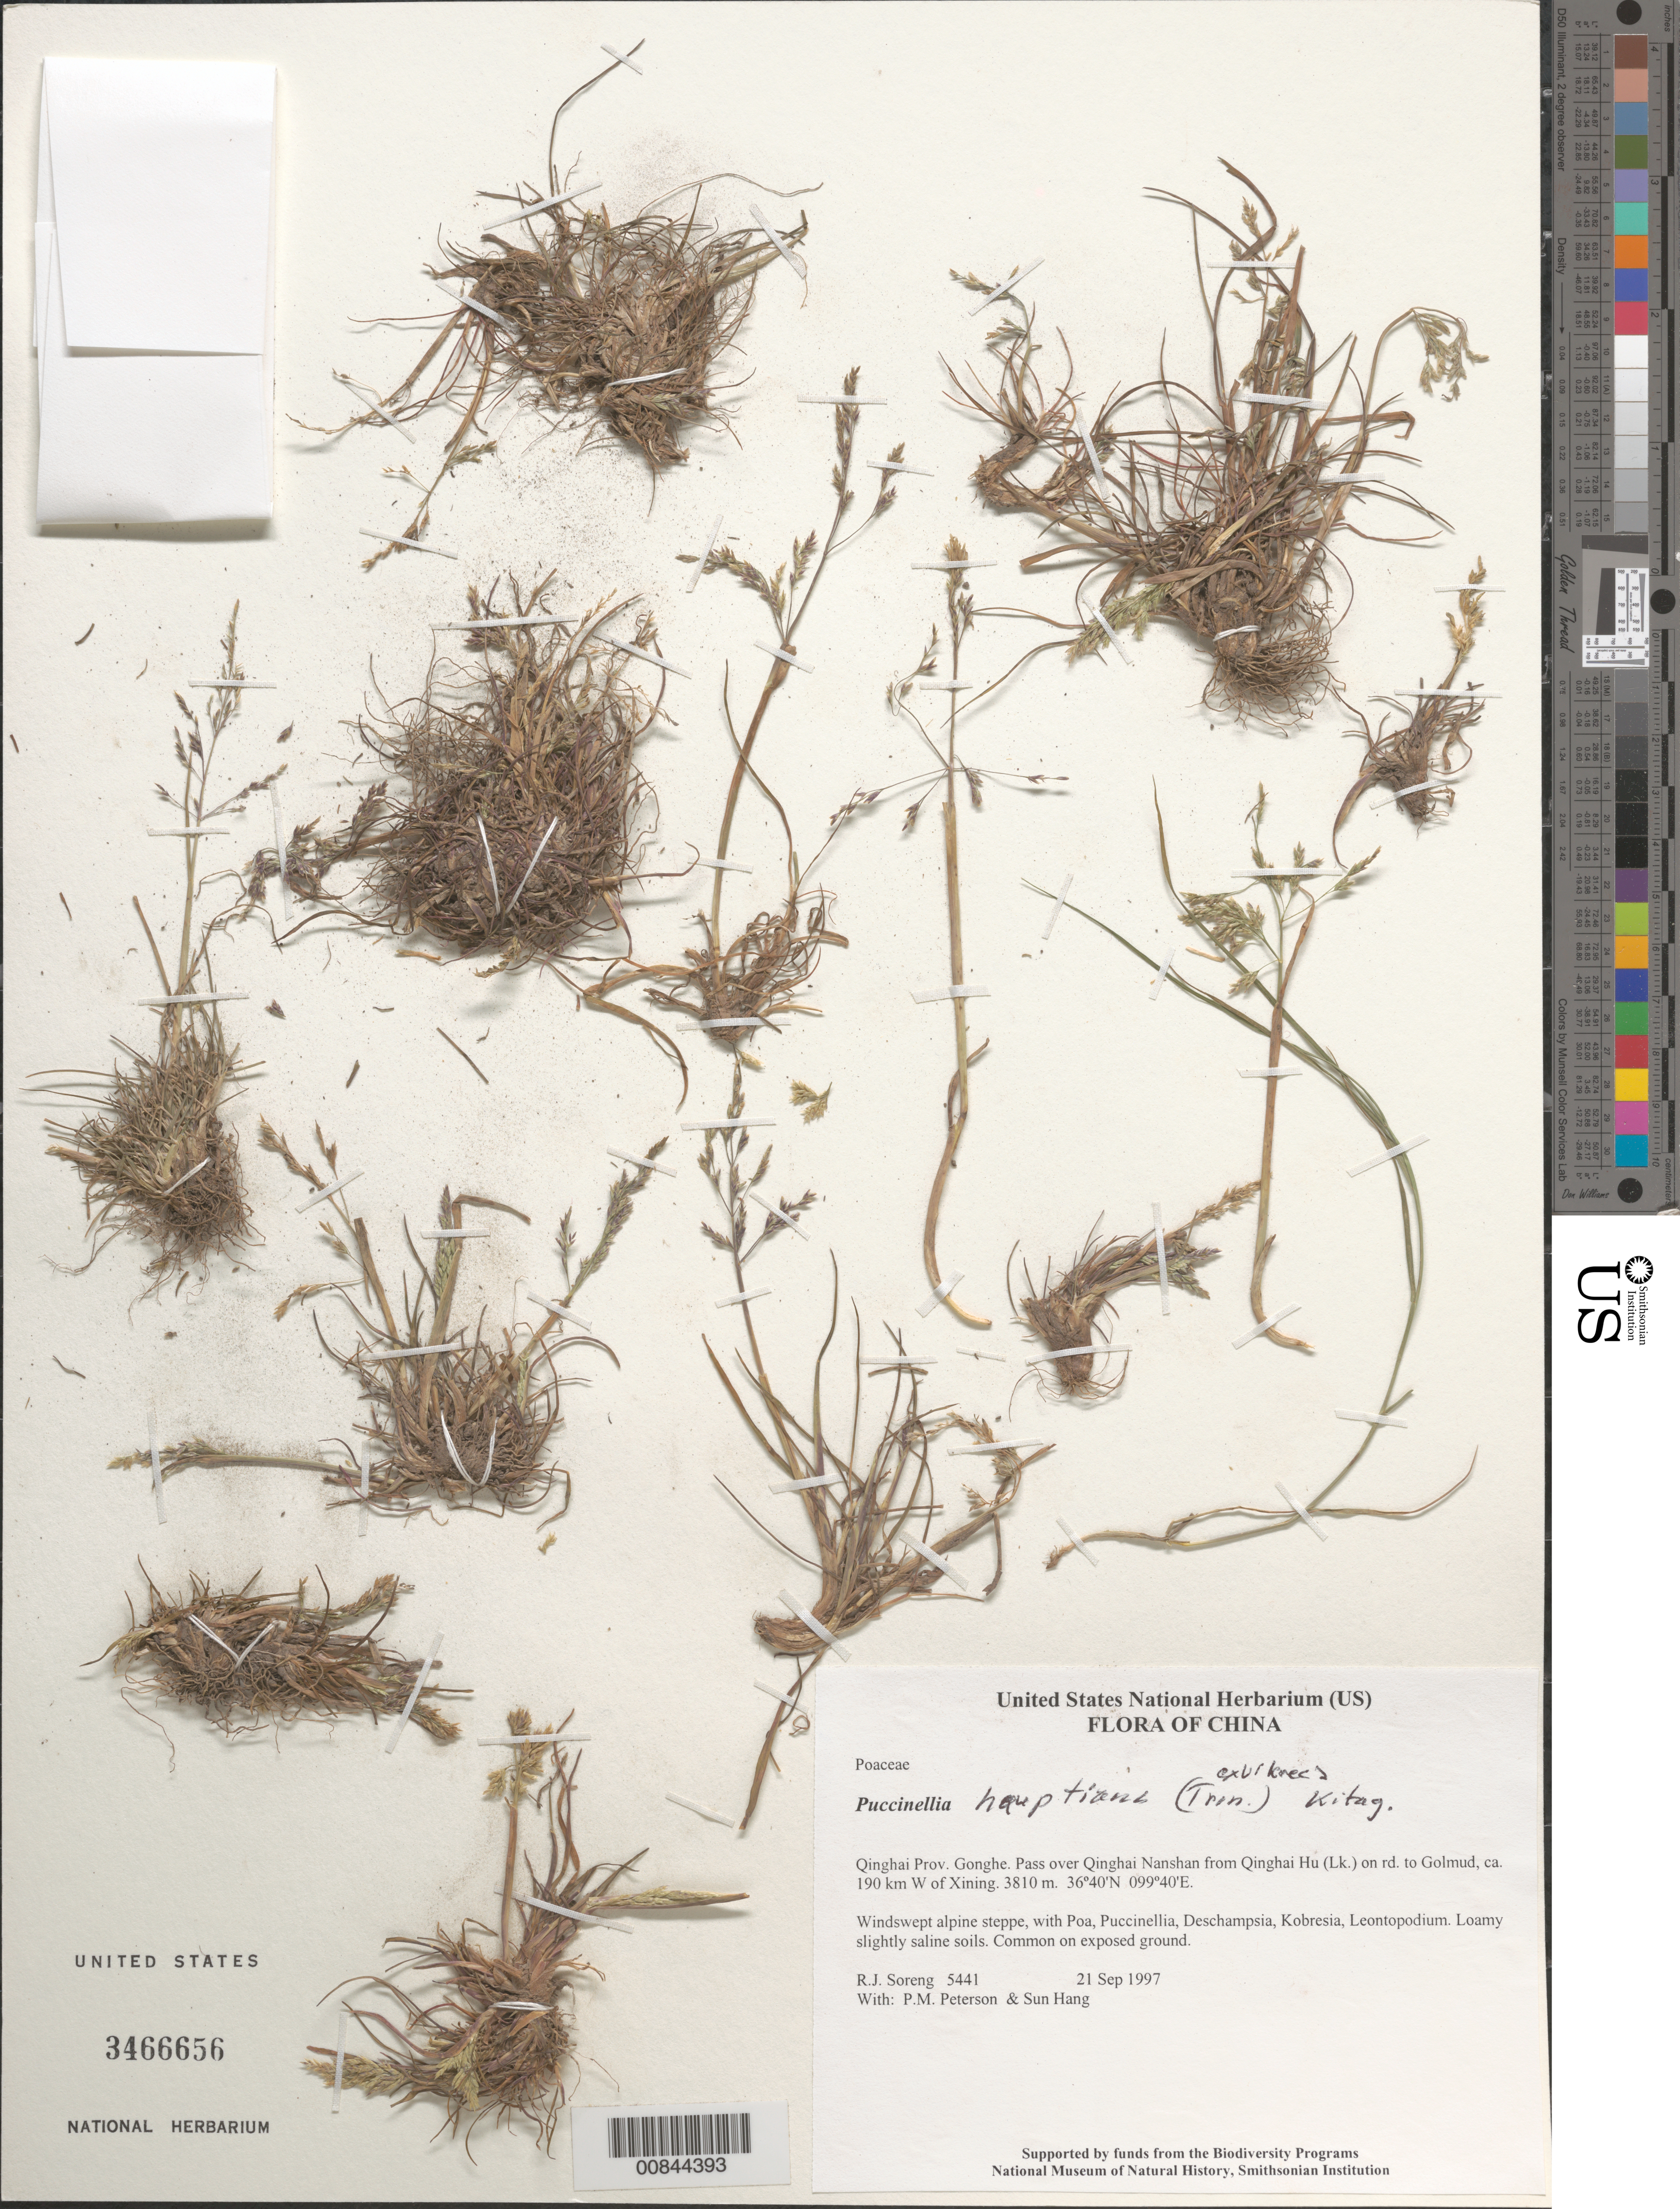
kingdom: Plantae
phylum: Tracheophyta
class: Liliopsida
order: Poales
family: Poaceae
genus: Puccinellia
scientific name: Puccinellia hauptiana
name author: (Trin. ex V.I. Krecz.) Kitag.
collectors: R. J. Soreng, P. M. Peterson & Sun Hang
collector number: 5441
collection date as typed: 21 Sep 1997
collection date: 1997-09-21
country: China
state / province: Qinghai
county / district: Gonghe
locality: Pass over Qinghai Nanshan from Qinghai Hu (Lk.) on rd. to Golmud, ca. 190 km W of Xining.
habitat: Windswept alpine steppe, with Poa, Puccinellia, Deschampsia, Kobresia, Leontopodium. Loamy slightly saline soils.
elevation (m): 3810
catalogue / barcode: US 3466656